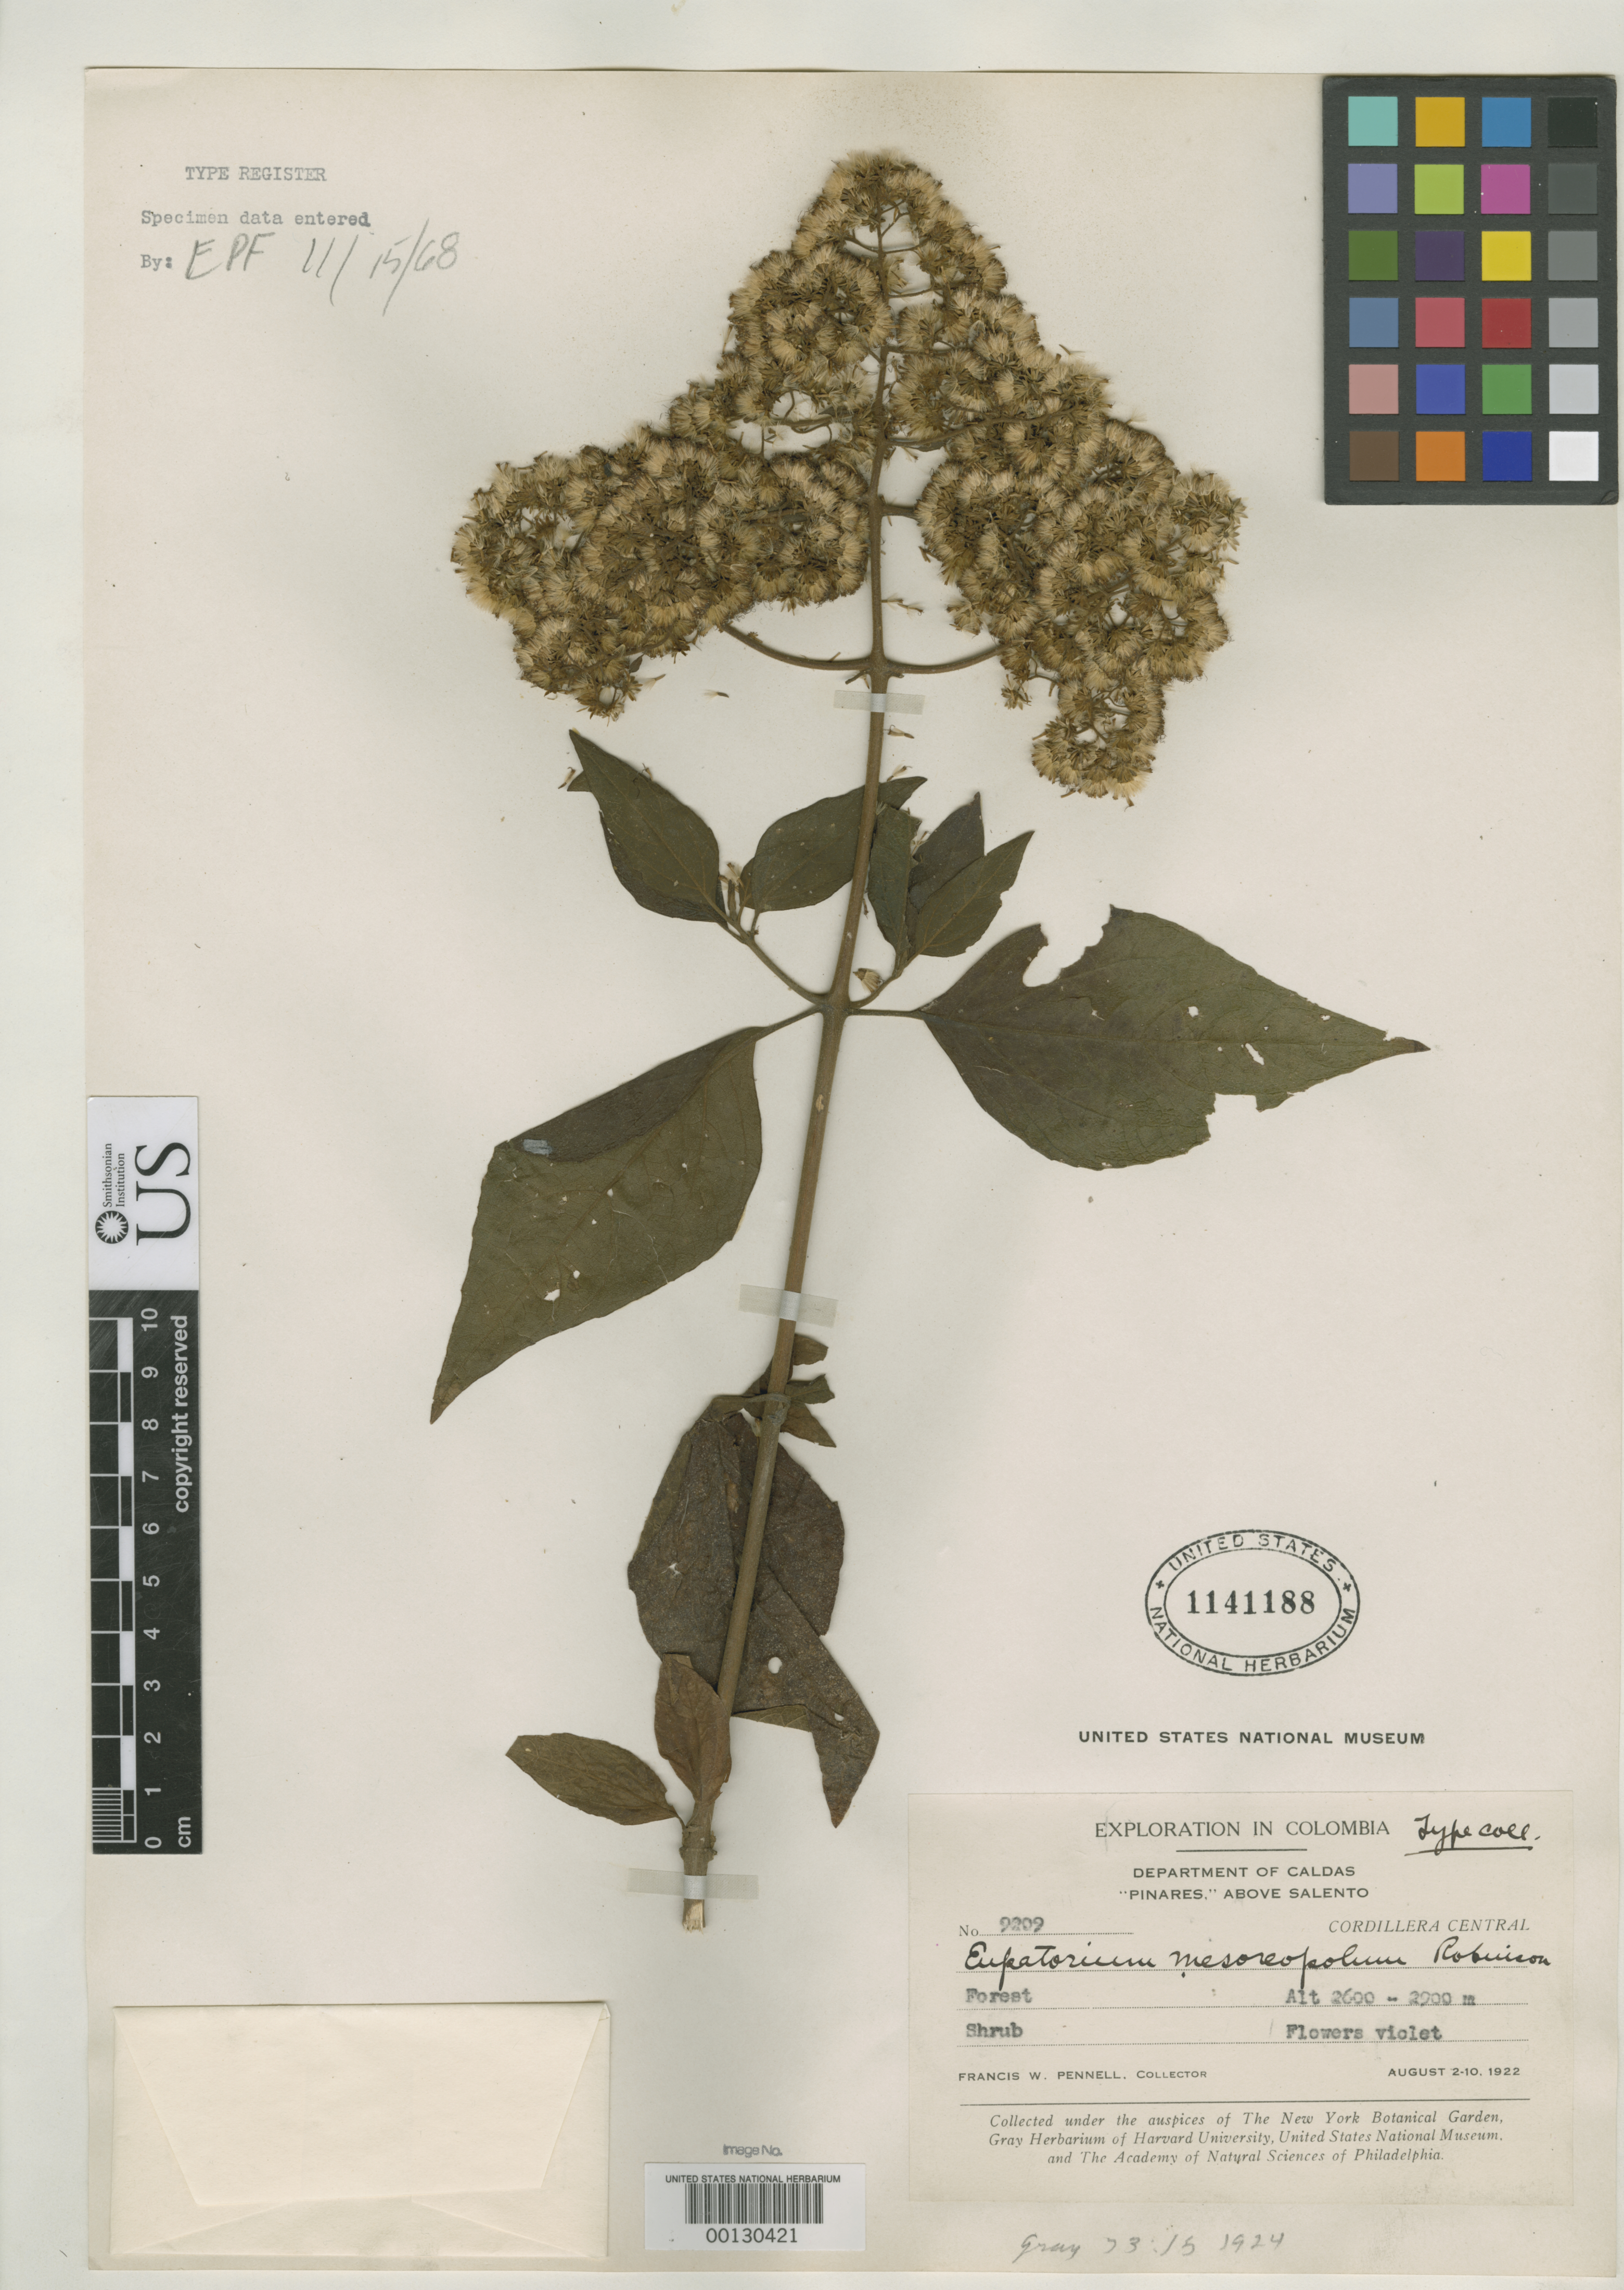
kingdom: Plantae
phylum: Tracheophyta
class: Magnoliopsida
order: Asterales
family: Asteraceae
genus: Eupatorium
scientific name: Eupatorium mesoreopolum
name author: B.L. Rob.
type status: Isotype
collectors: F. W. Pennell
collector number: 9209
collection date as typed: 10 Aug 1922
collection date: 1922-08-10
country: Colombia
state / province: Caldas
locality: Cordillera Central, Salento.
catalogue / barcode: US 1141188